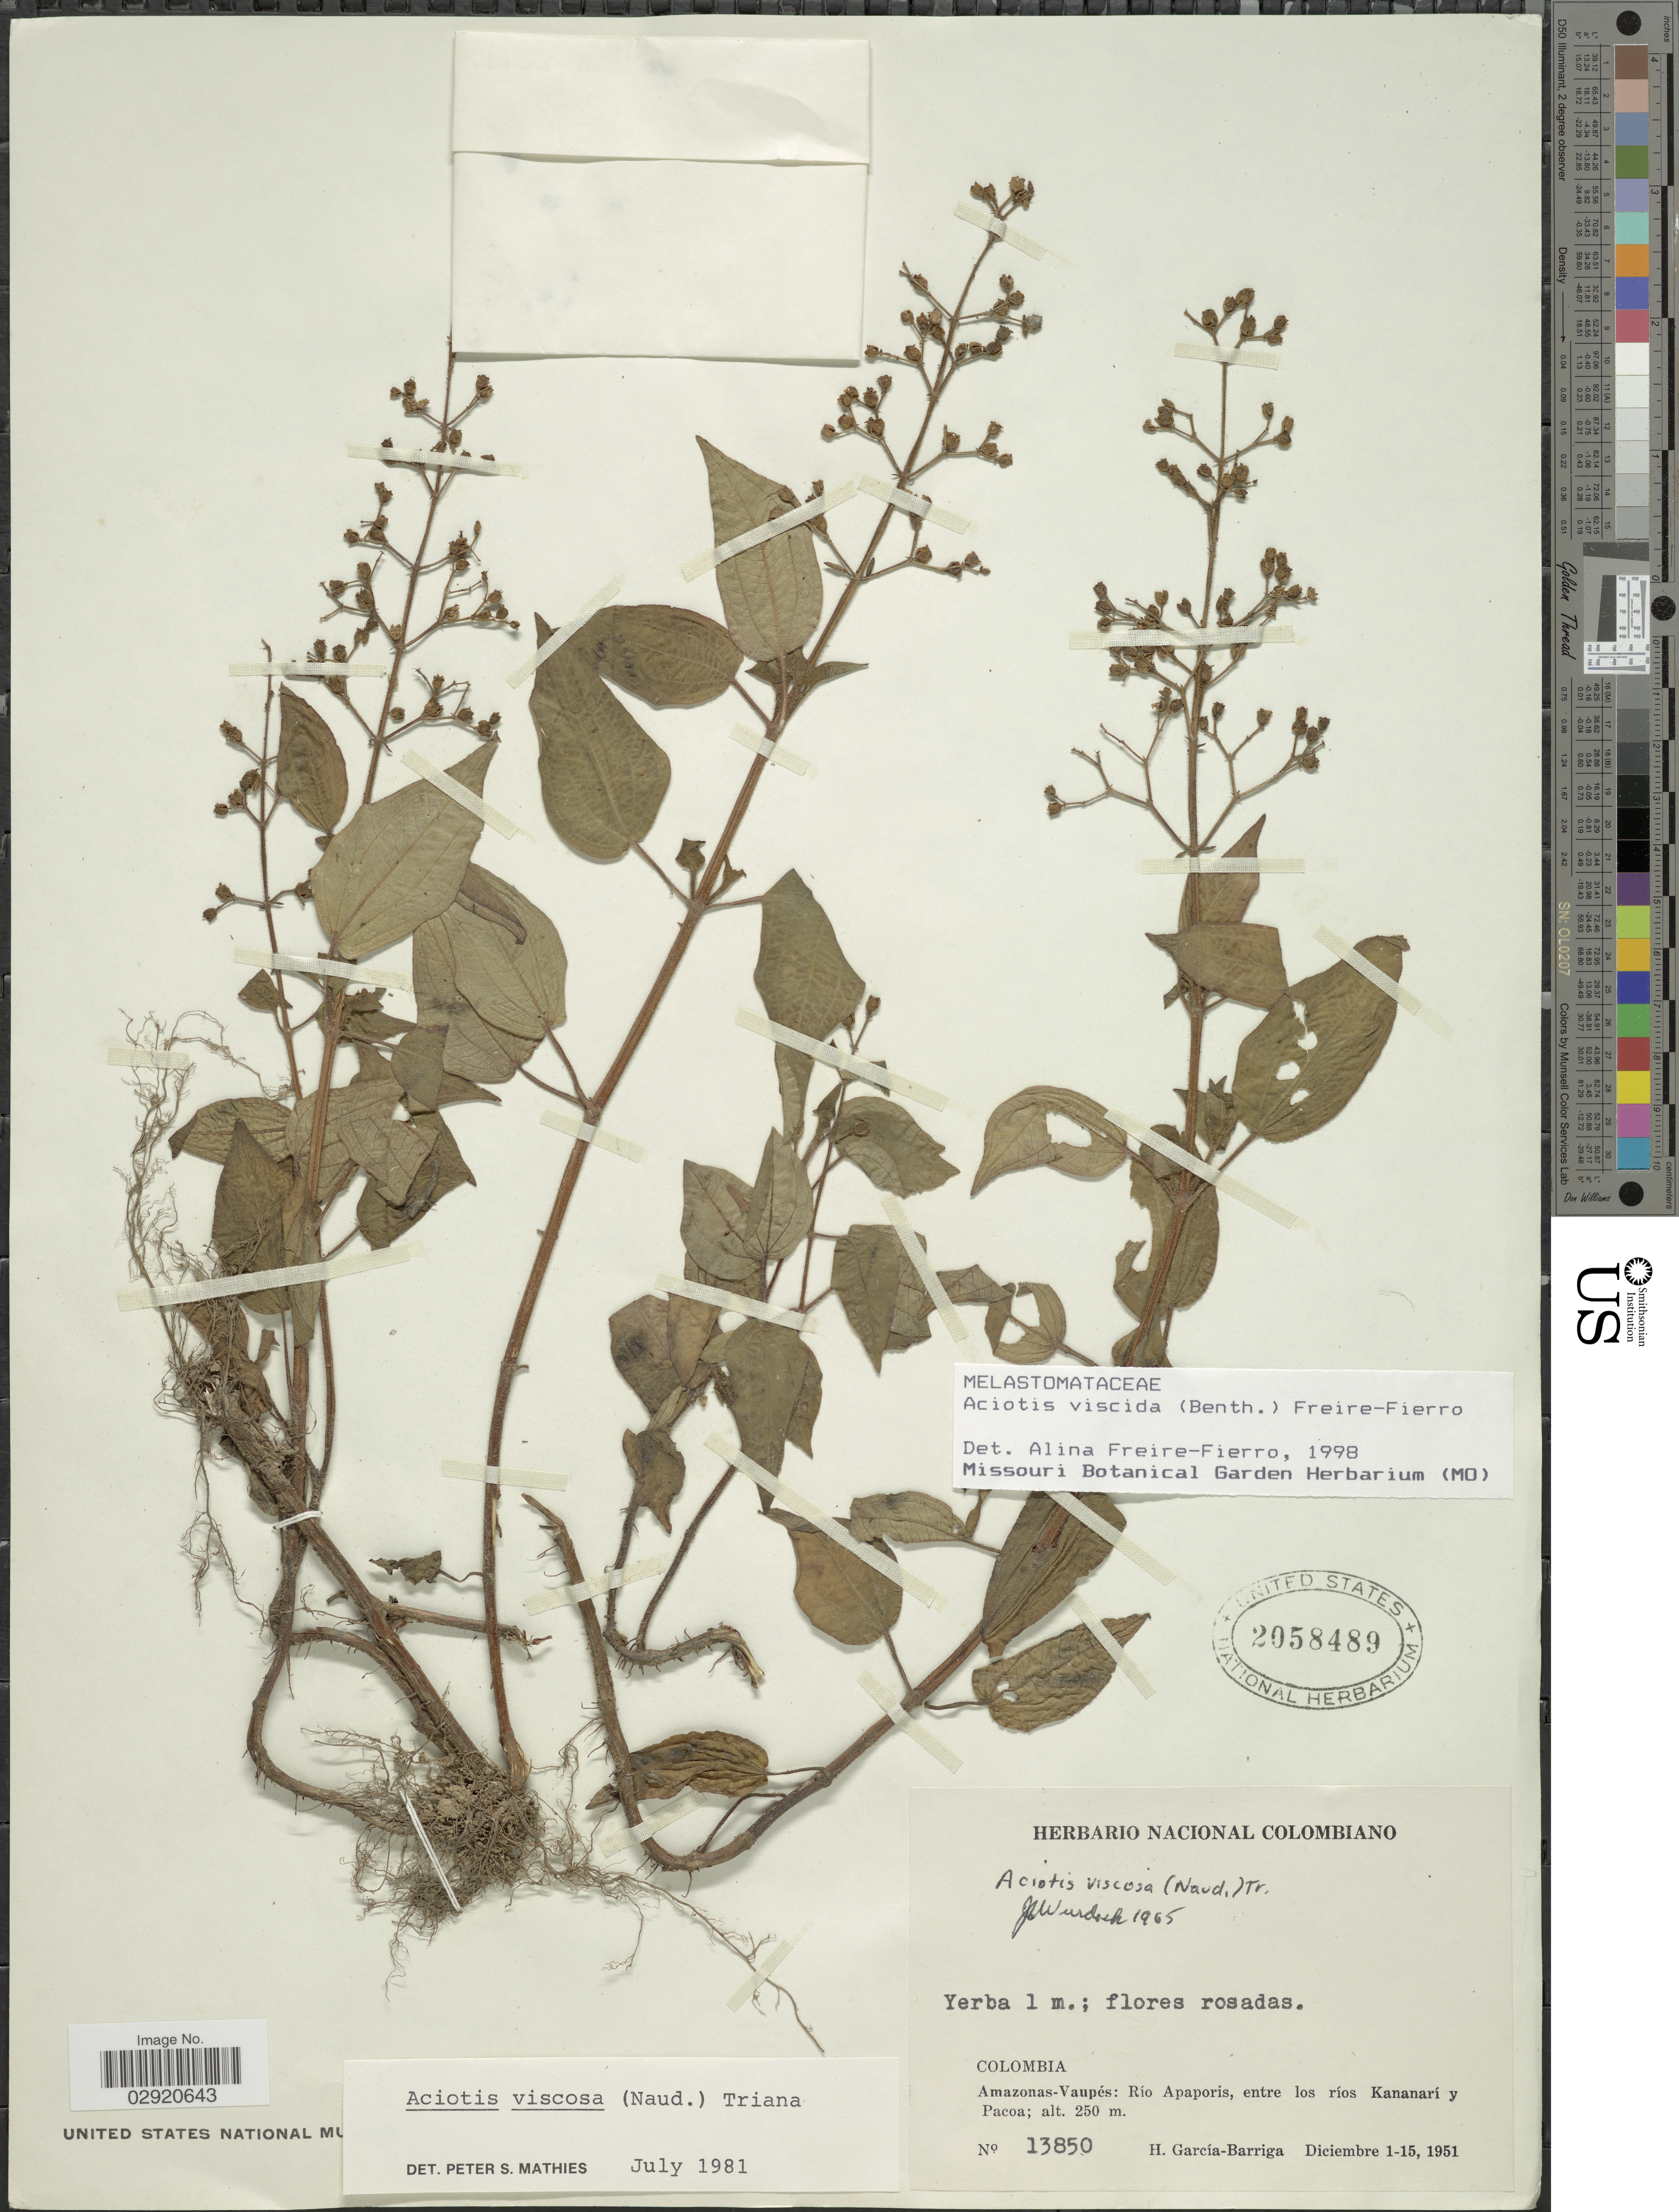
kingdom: Plantae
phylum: Tracheophyta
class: Magnoliopsida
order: Myrtales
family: Melastomataceae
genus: Aciotis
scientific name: Aciotis viscida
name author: (Benth.) Freire-Fierro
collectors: H. García Barriga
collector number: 13850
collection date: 1951-12-01/1951-12-15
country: Colombia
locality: Amazonas-Vaupés: Río Apaporis, entre los ríos Kananarí y Pacoa.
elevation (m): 250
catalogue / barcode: US 2058489